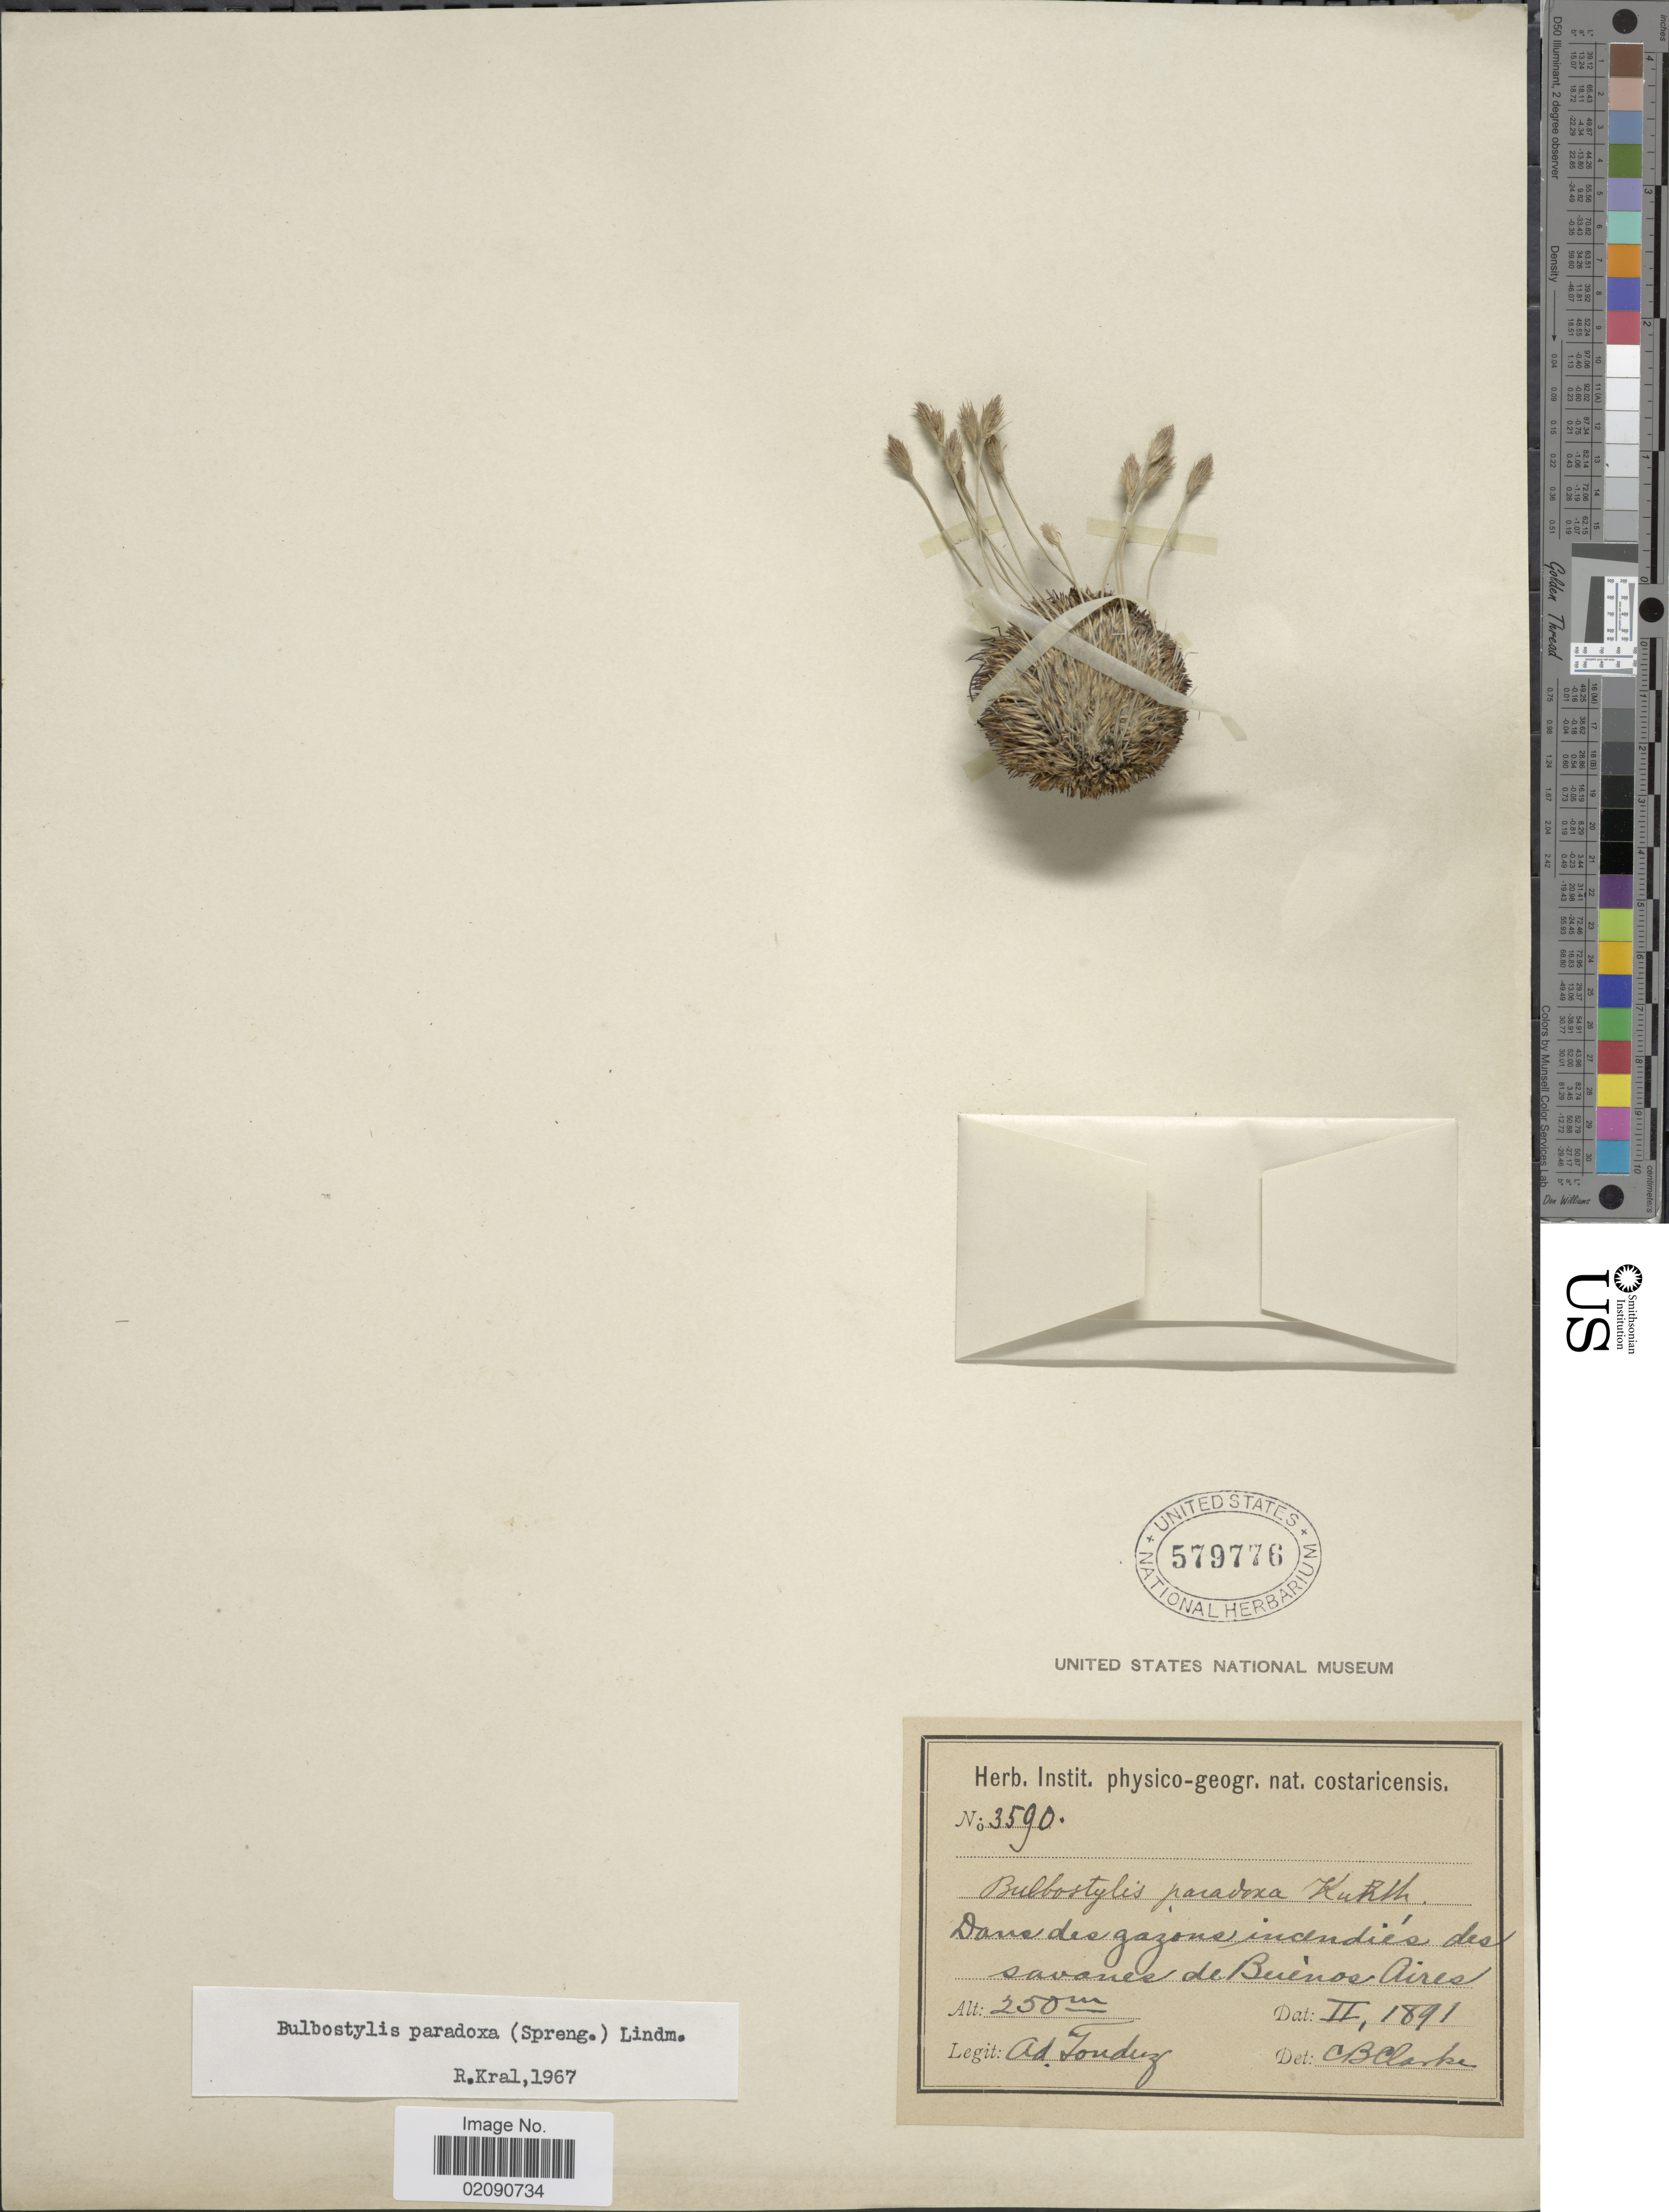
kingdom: Plantae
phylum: Tracheophyta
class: Liliopsida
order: Poales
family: Cyperaceae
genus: Bulbostylis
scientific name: Bulbostylis paradoxa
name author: (Spreng.) Lindm.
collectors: A. Tonduz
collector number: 3590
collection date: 1891-02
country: Costa Rica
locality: Dans des gazons incendies des savanes de Buenos Aires.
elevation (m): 250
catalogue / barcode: US 579776